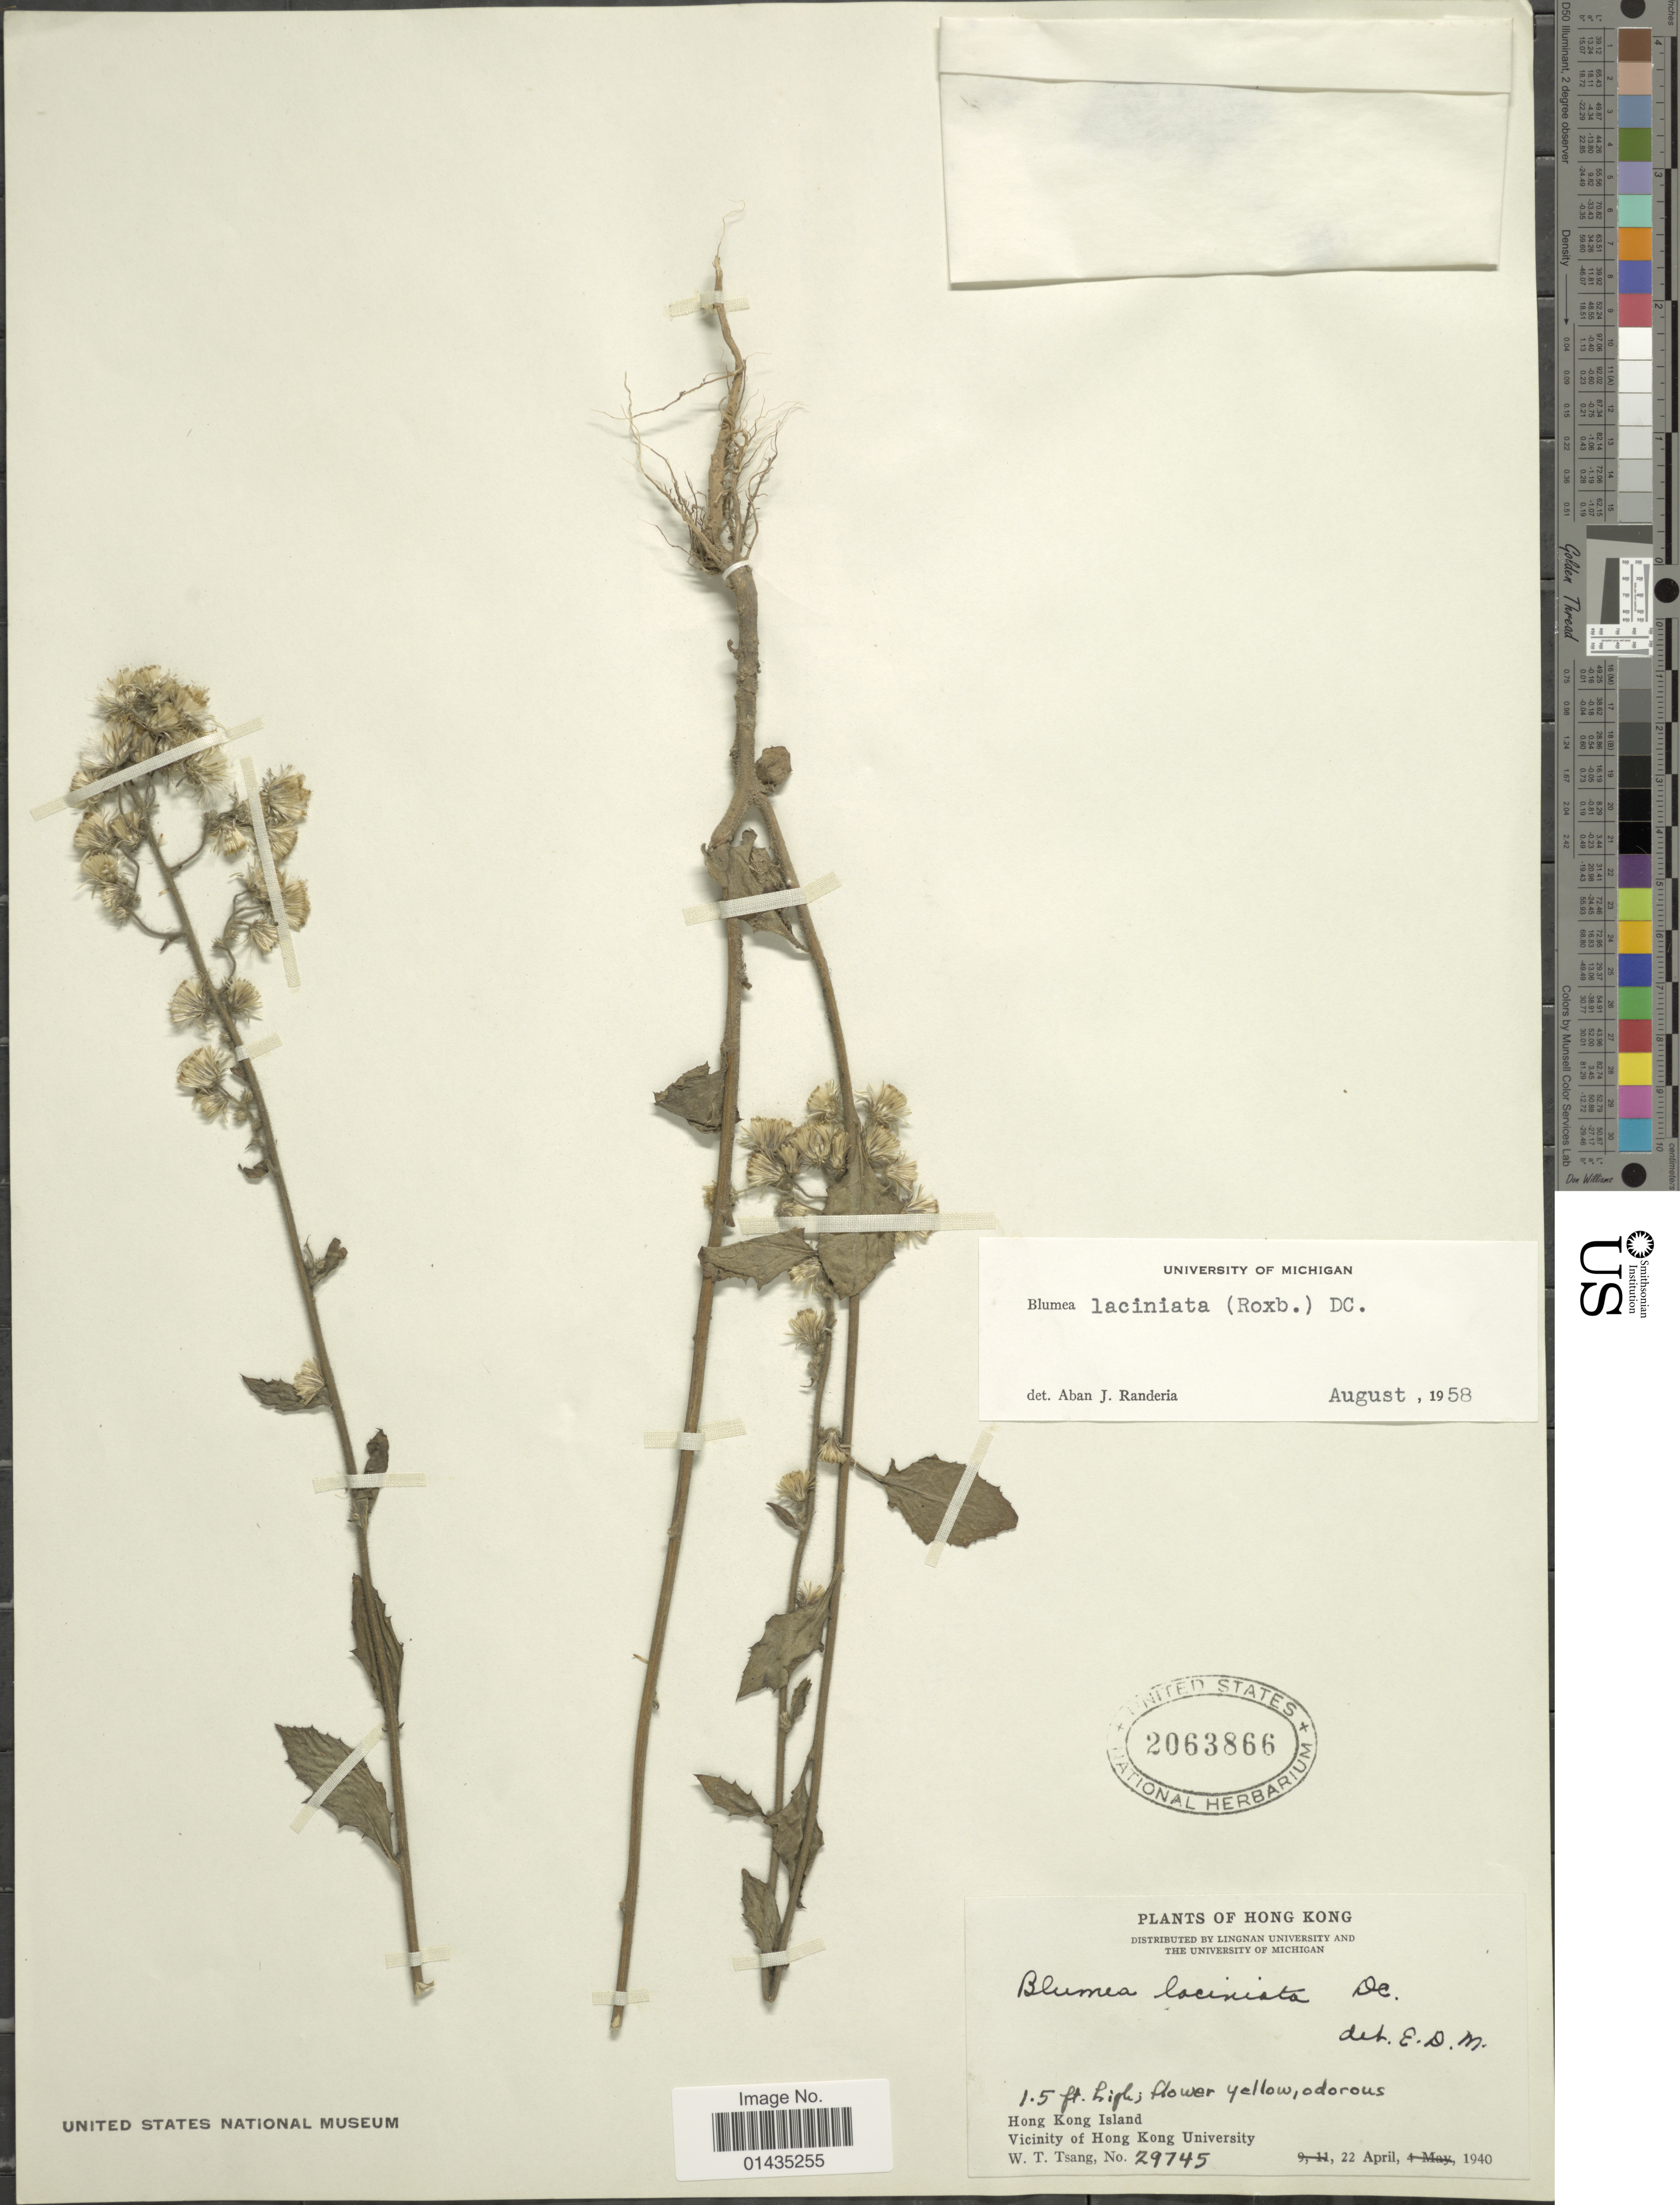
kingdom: Plantae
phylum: Tracheophyta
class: Magnoliopsida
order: Asterales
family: Asteraceae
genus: Blumea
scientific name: Blumea laciniata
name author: (Roxb.) DC.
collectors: W. T. Tsang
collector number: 29745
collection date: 1940-04-22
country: China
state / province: Hong Kong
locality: Hong Kong Island, Vicinity of Hong Kong University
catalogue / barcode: US 2063866